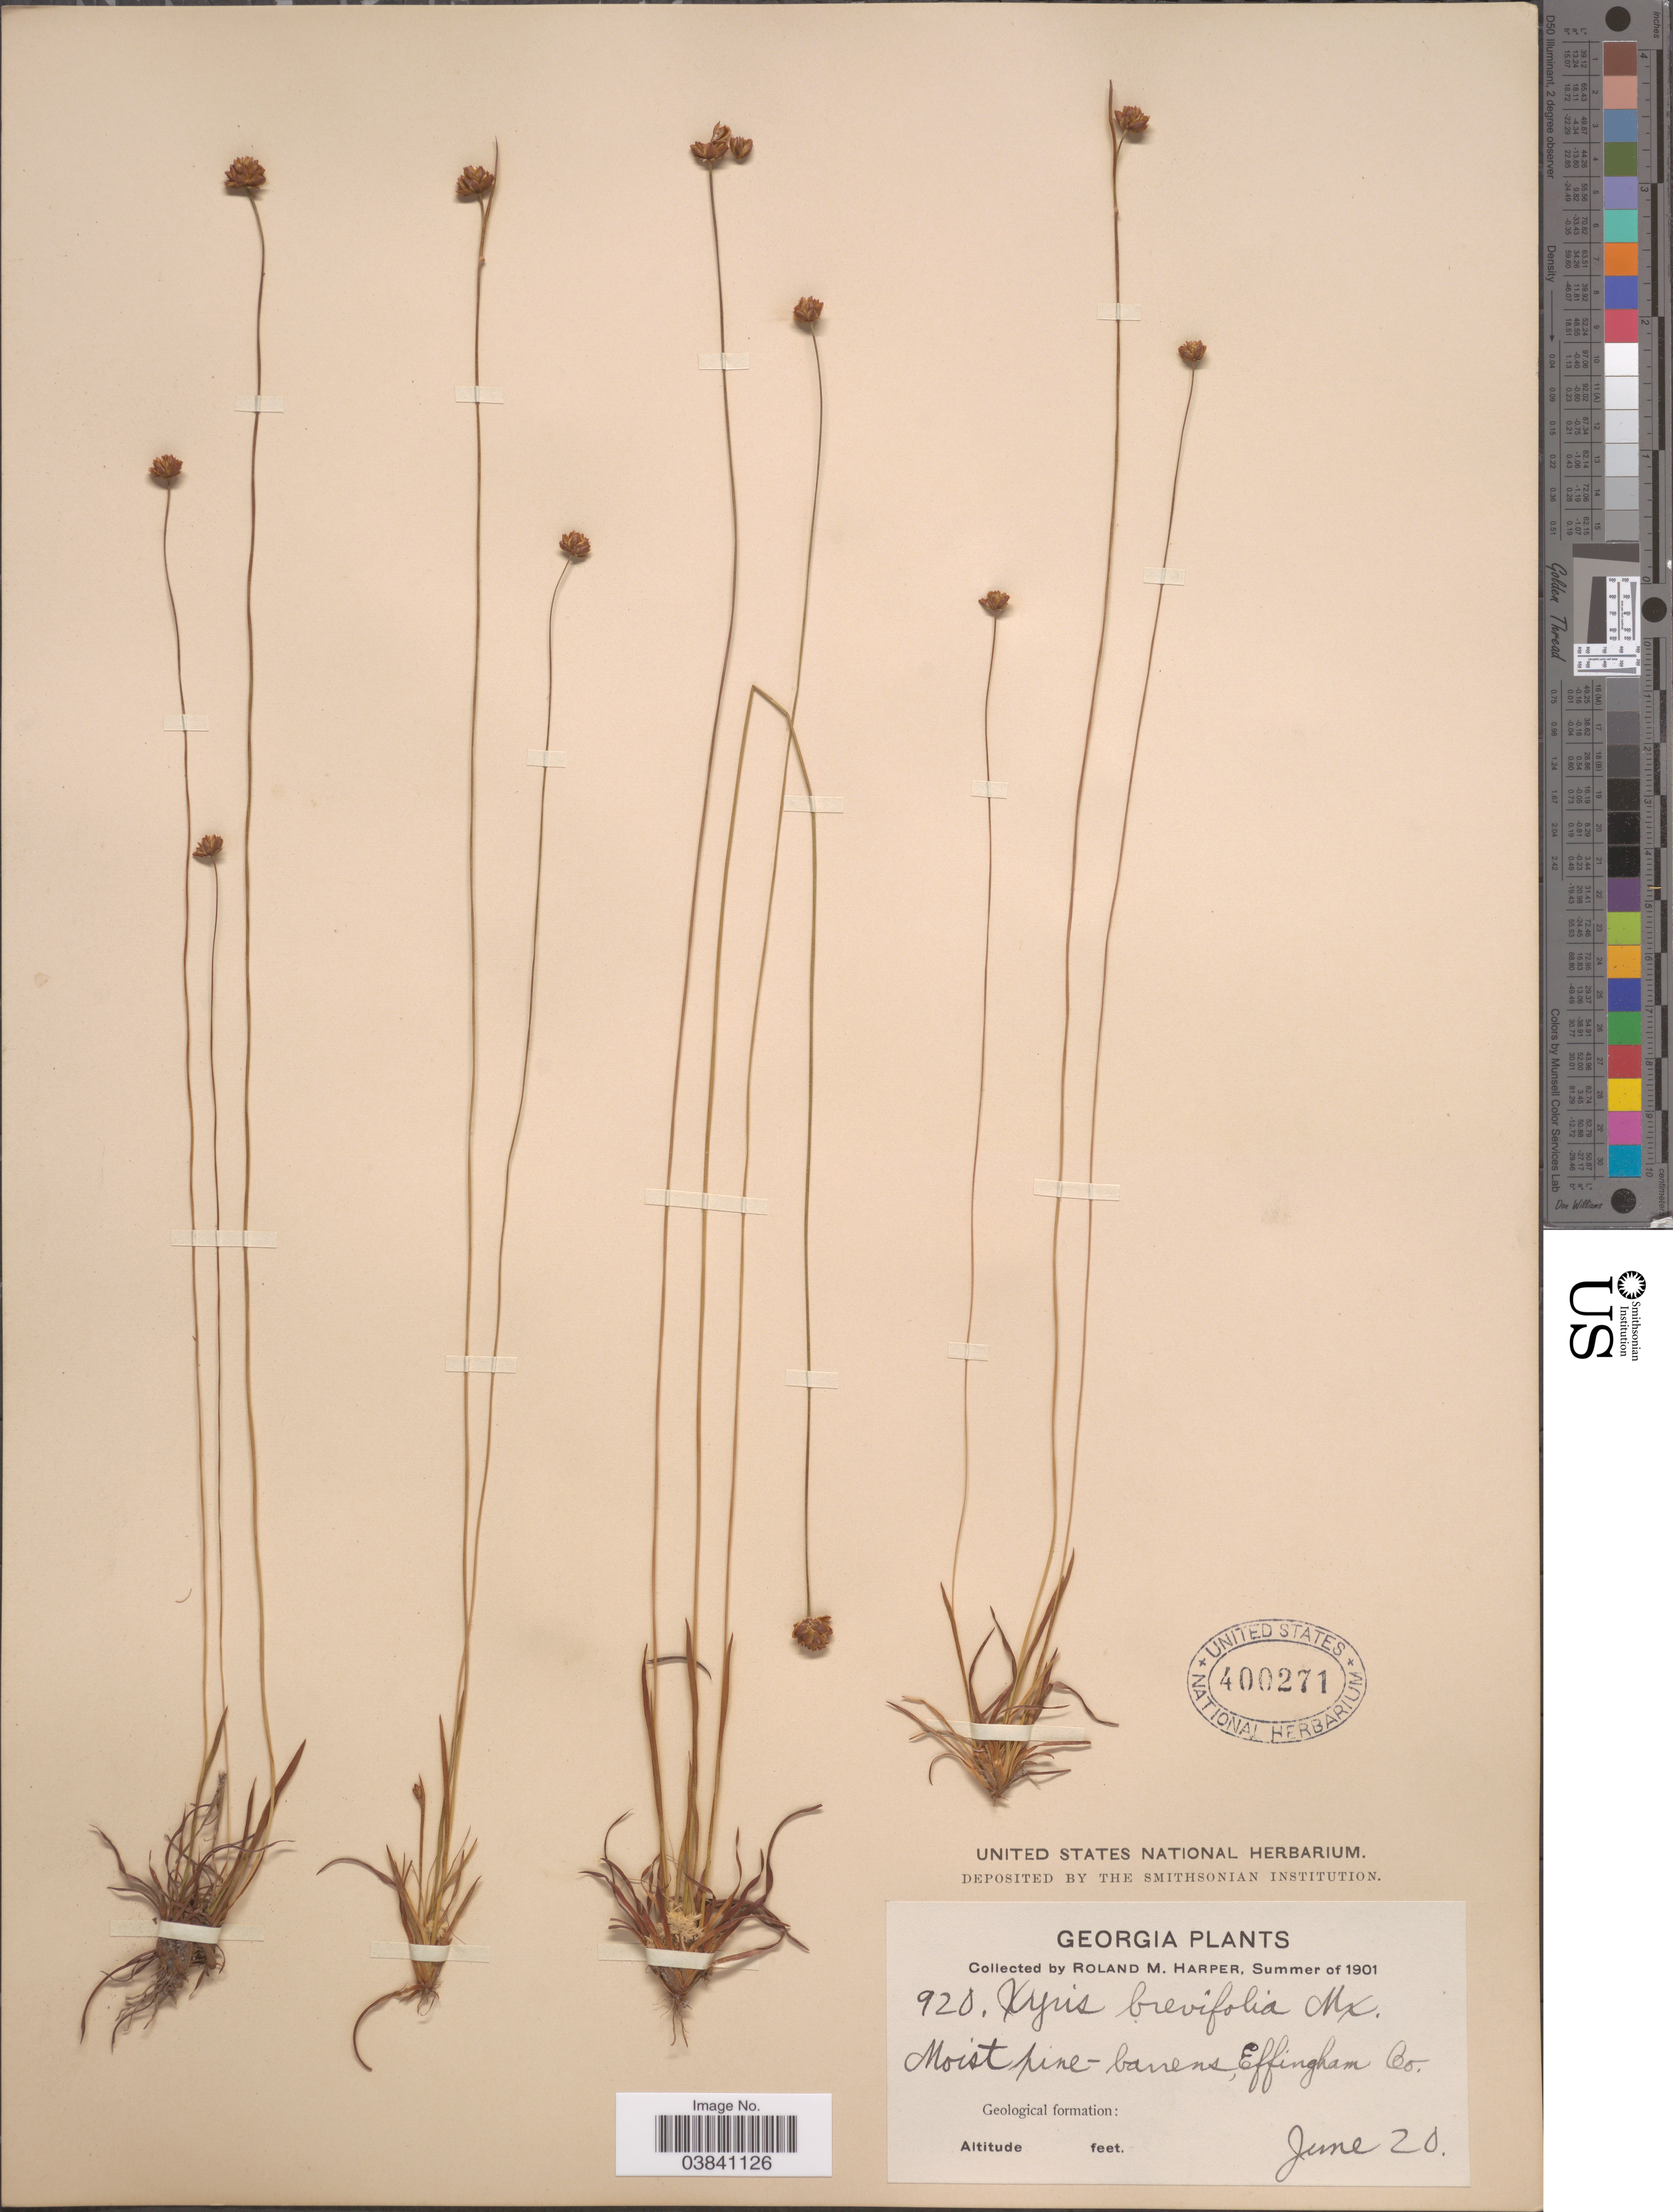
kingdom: Plantae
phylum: Tracheophyta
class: Liliopsida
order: Poales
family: Xyridaceae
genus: Xyris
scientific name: Xyris brevifolia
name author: Michx.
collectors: R. M. Harper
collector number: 920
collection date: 1901-06-20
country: United States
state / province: Georgia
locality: Moist pine-barrens, Effingham Co.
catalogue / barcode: US 400271